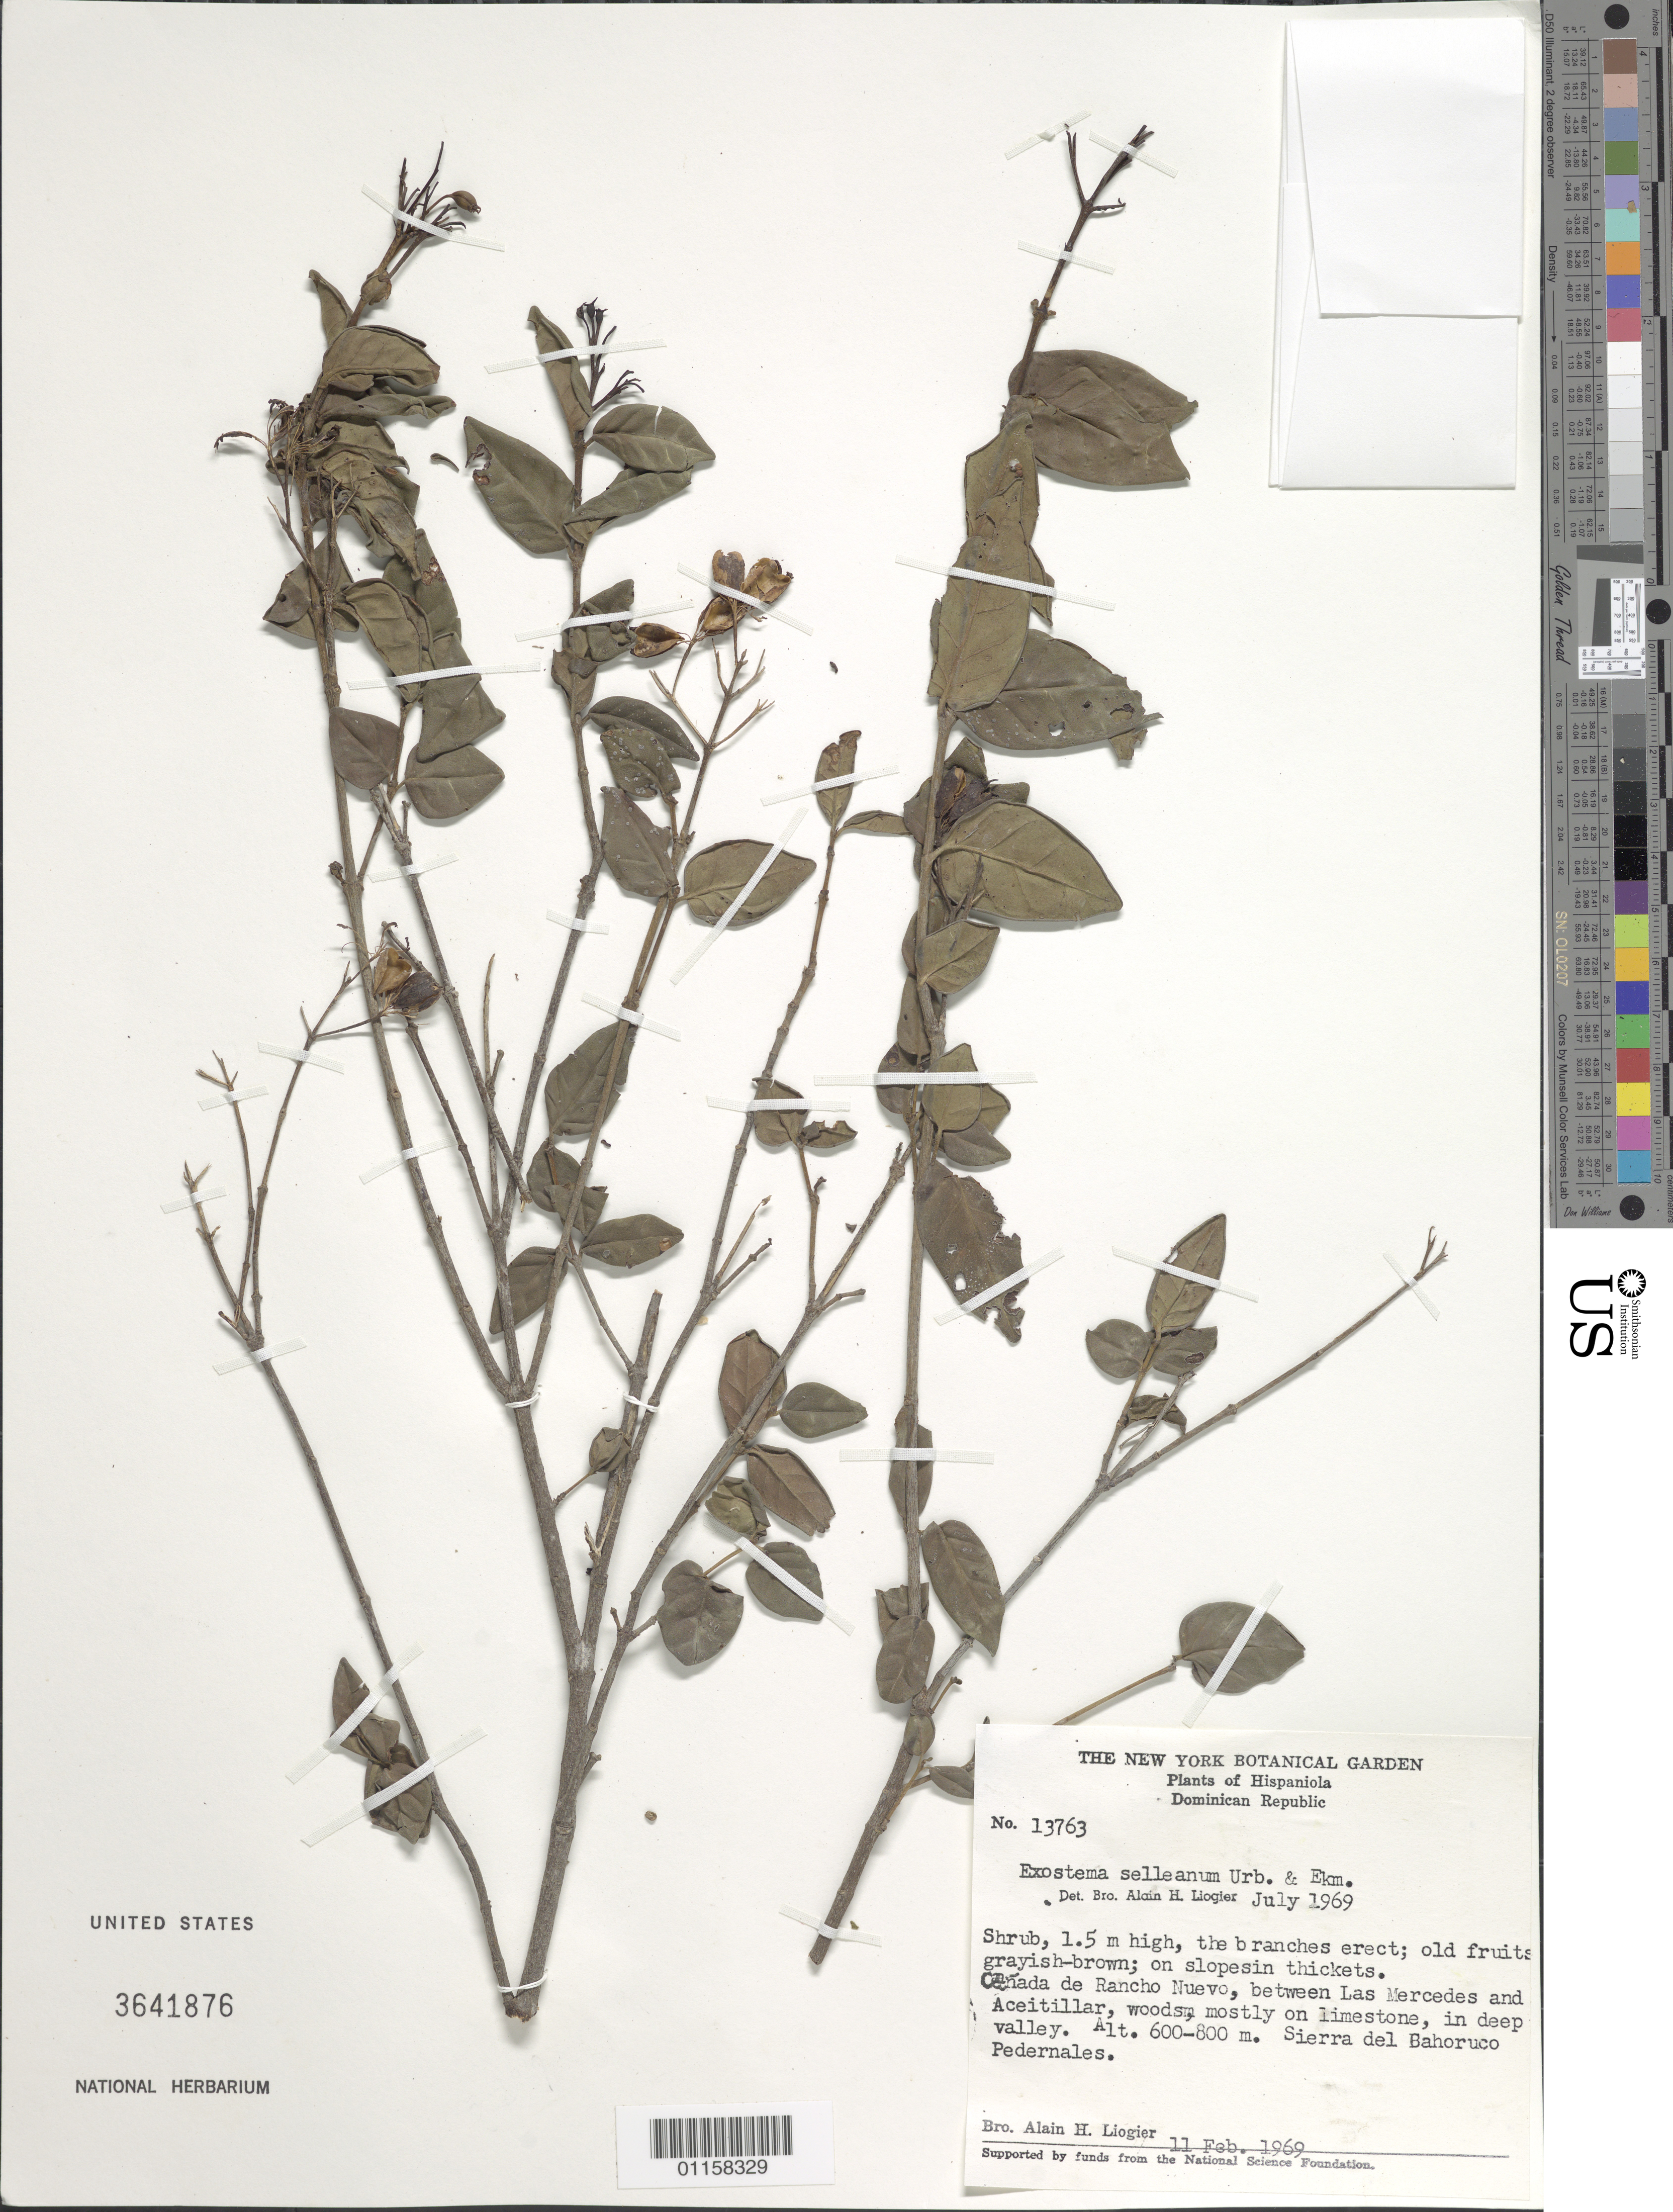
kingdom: Plantae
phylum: Tracheophyta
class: Magnoliopsida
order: Gentianales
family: Rubiaceae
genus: Exostema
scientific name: Exostema selleanum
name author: Urb. & Ekman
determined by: Liogier, Alain H.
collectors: A. H. Liogier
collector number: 13763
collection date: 1969-02-11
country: Dominican Republic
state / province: Pedernales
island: Hispaniola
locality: Sierra del Bahoruco. Cañada de Rancho Nuevo, between Las Mercedes and Aceitillar.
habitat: Woods, mostly on limestone, in deep valley. On slopes in thickets.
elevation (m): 600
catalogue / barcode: US 3641876